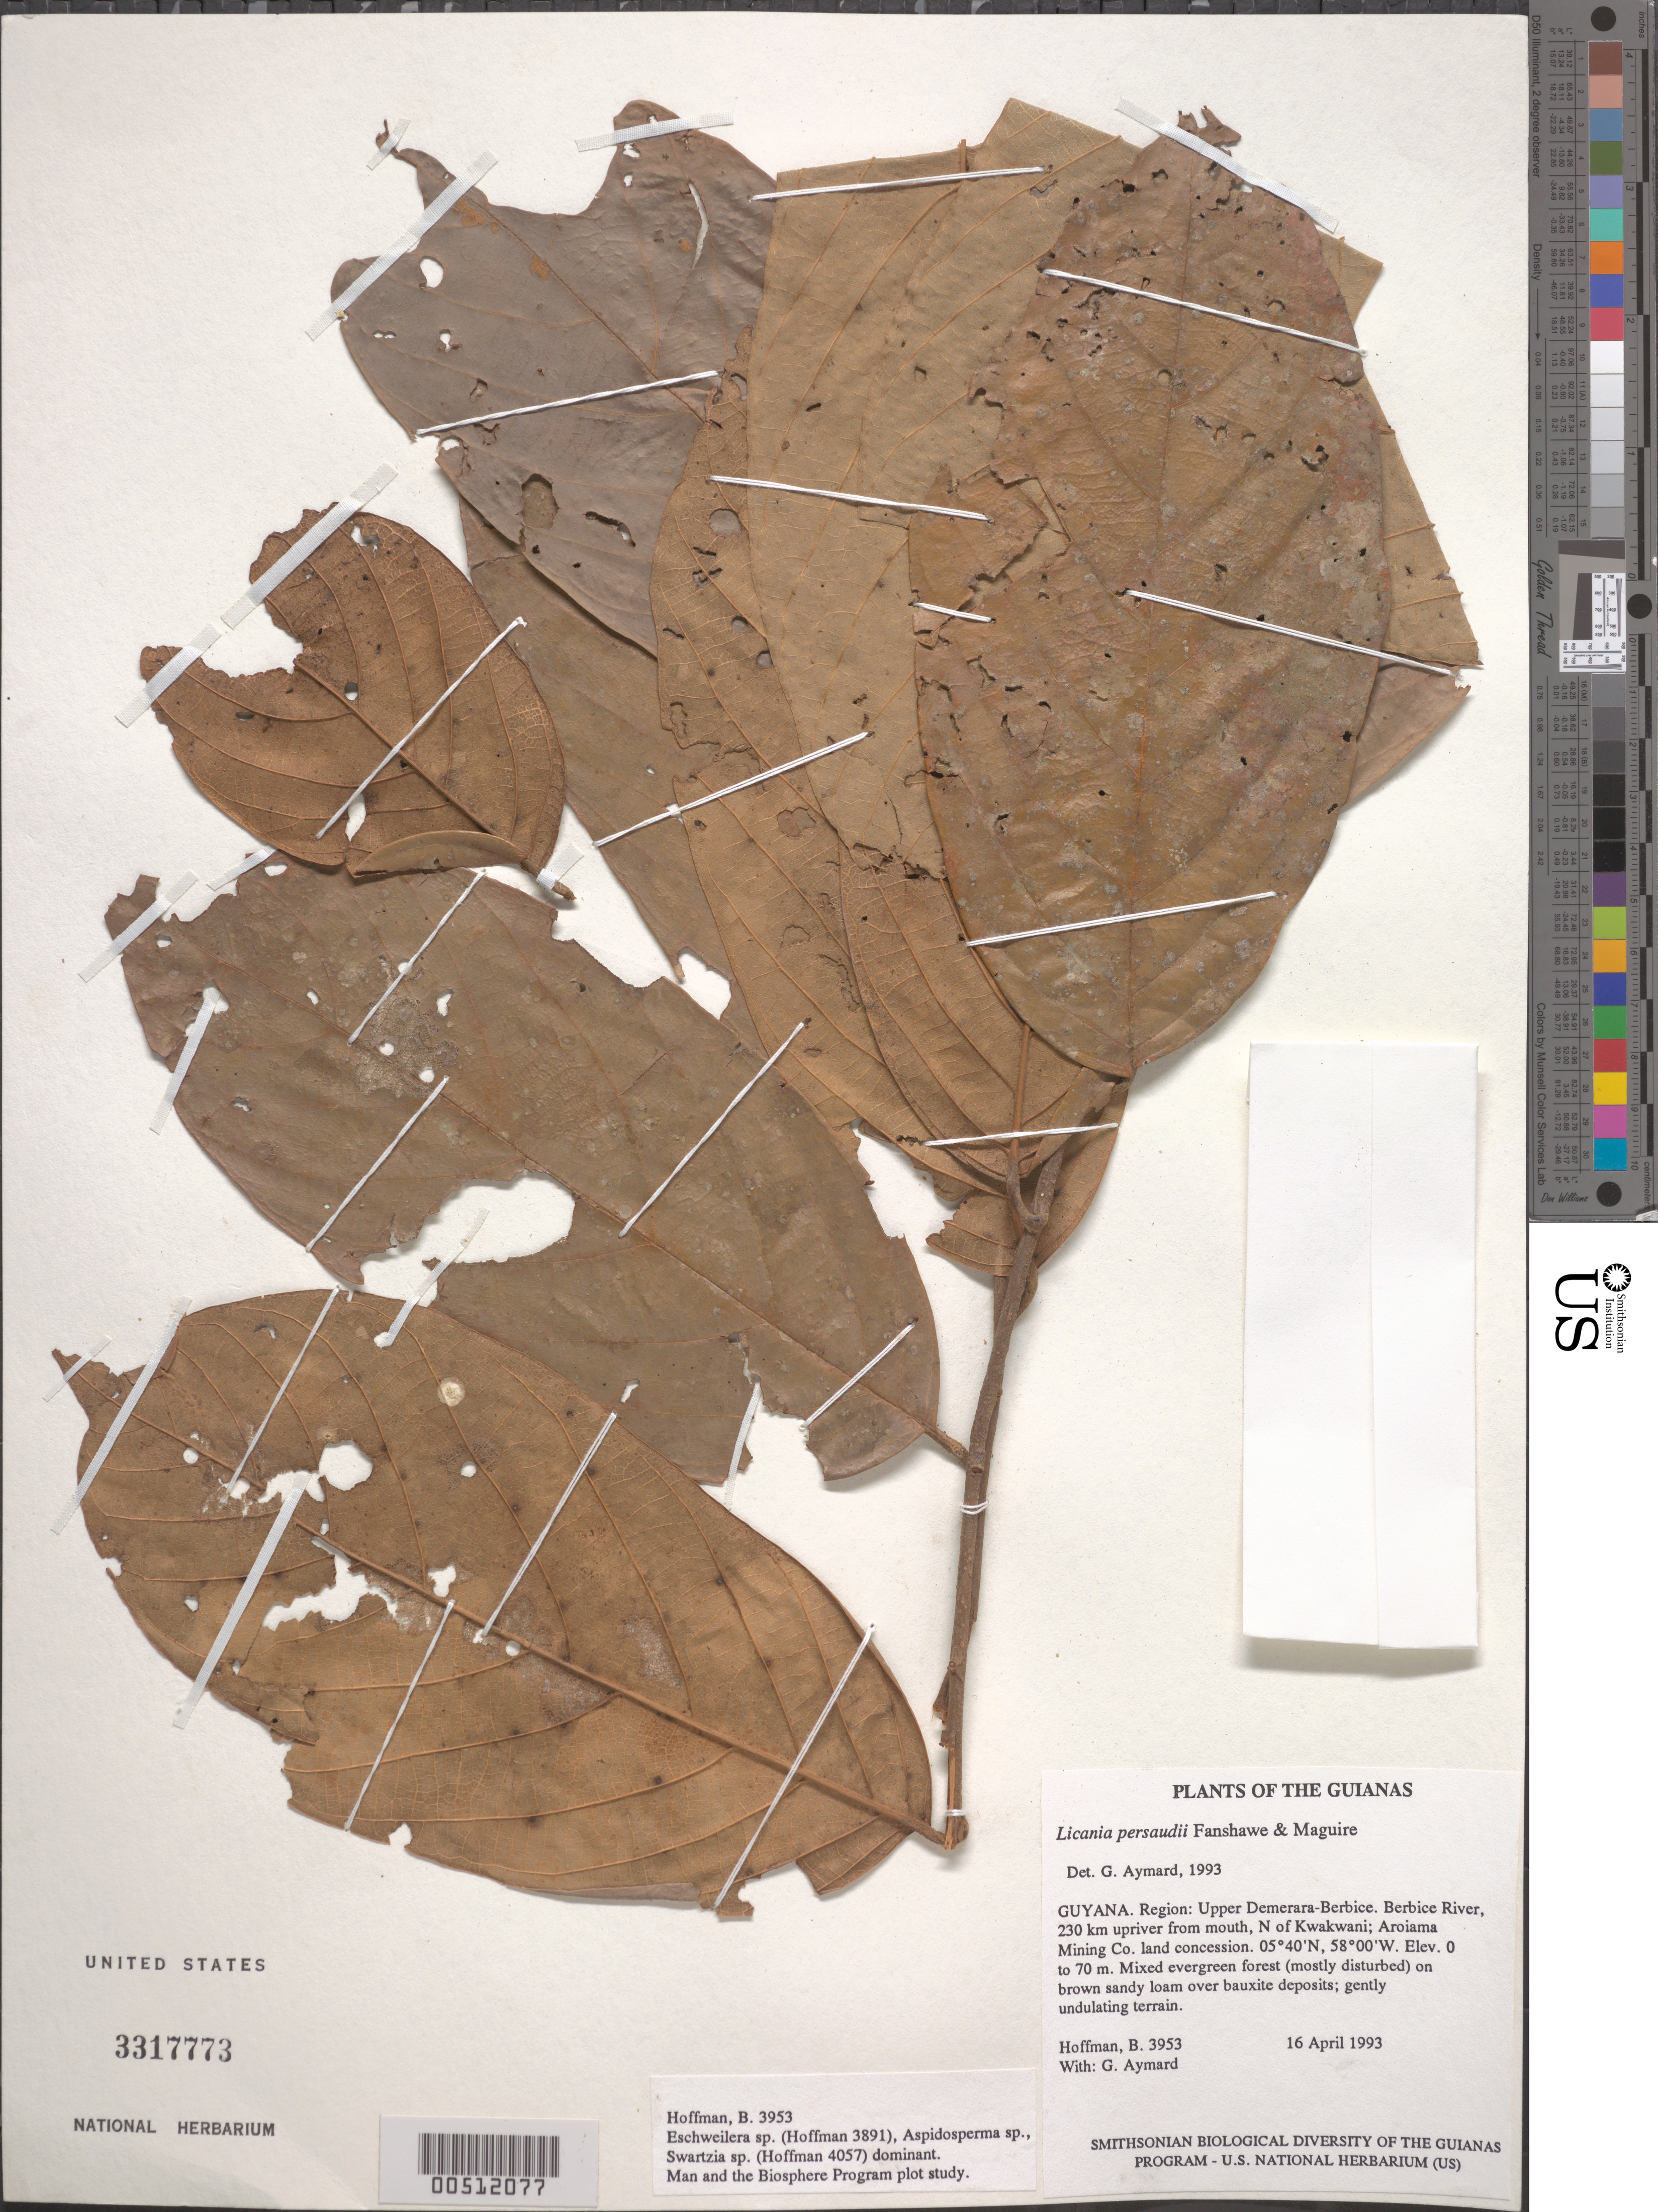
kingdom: Plantae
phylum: Tracheophyta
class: Magnoliopsida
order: Malpighiales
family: Chrysobalanaceae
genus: Licania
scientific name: Licania persaudii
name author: Fanshawe & Maguire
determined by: Aymard C., G. A., (PORT), Univ. Nac. Exp. de los Llanos Ezequiel Zamora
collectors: B. Hoffman & G. A. Aymard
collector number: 3953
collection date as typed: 16 April 1993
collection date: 1993-04-16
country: Guyana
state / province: U. Demerara-Berbice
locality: Berbice River, 230 km upriver from mouth, N of Kwakwani; Aroiama Mining Co. land concession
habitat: Mixed evergreen forest (mostly disturbed) on brown sandy loam over bauxite deposits; gently undulating terrain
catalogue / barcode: US 3317773